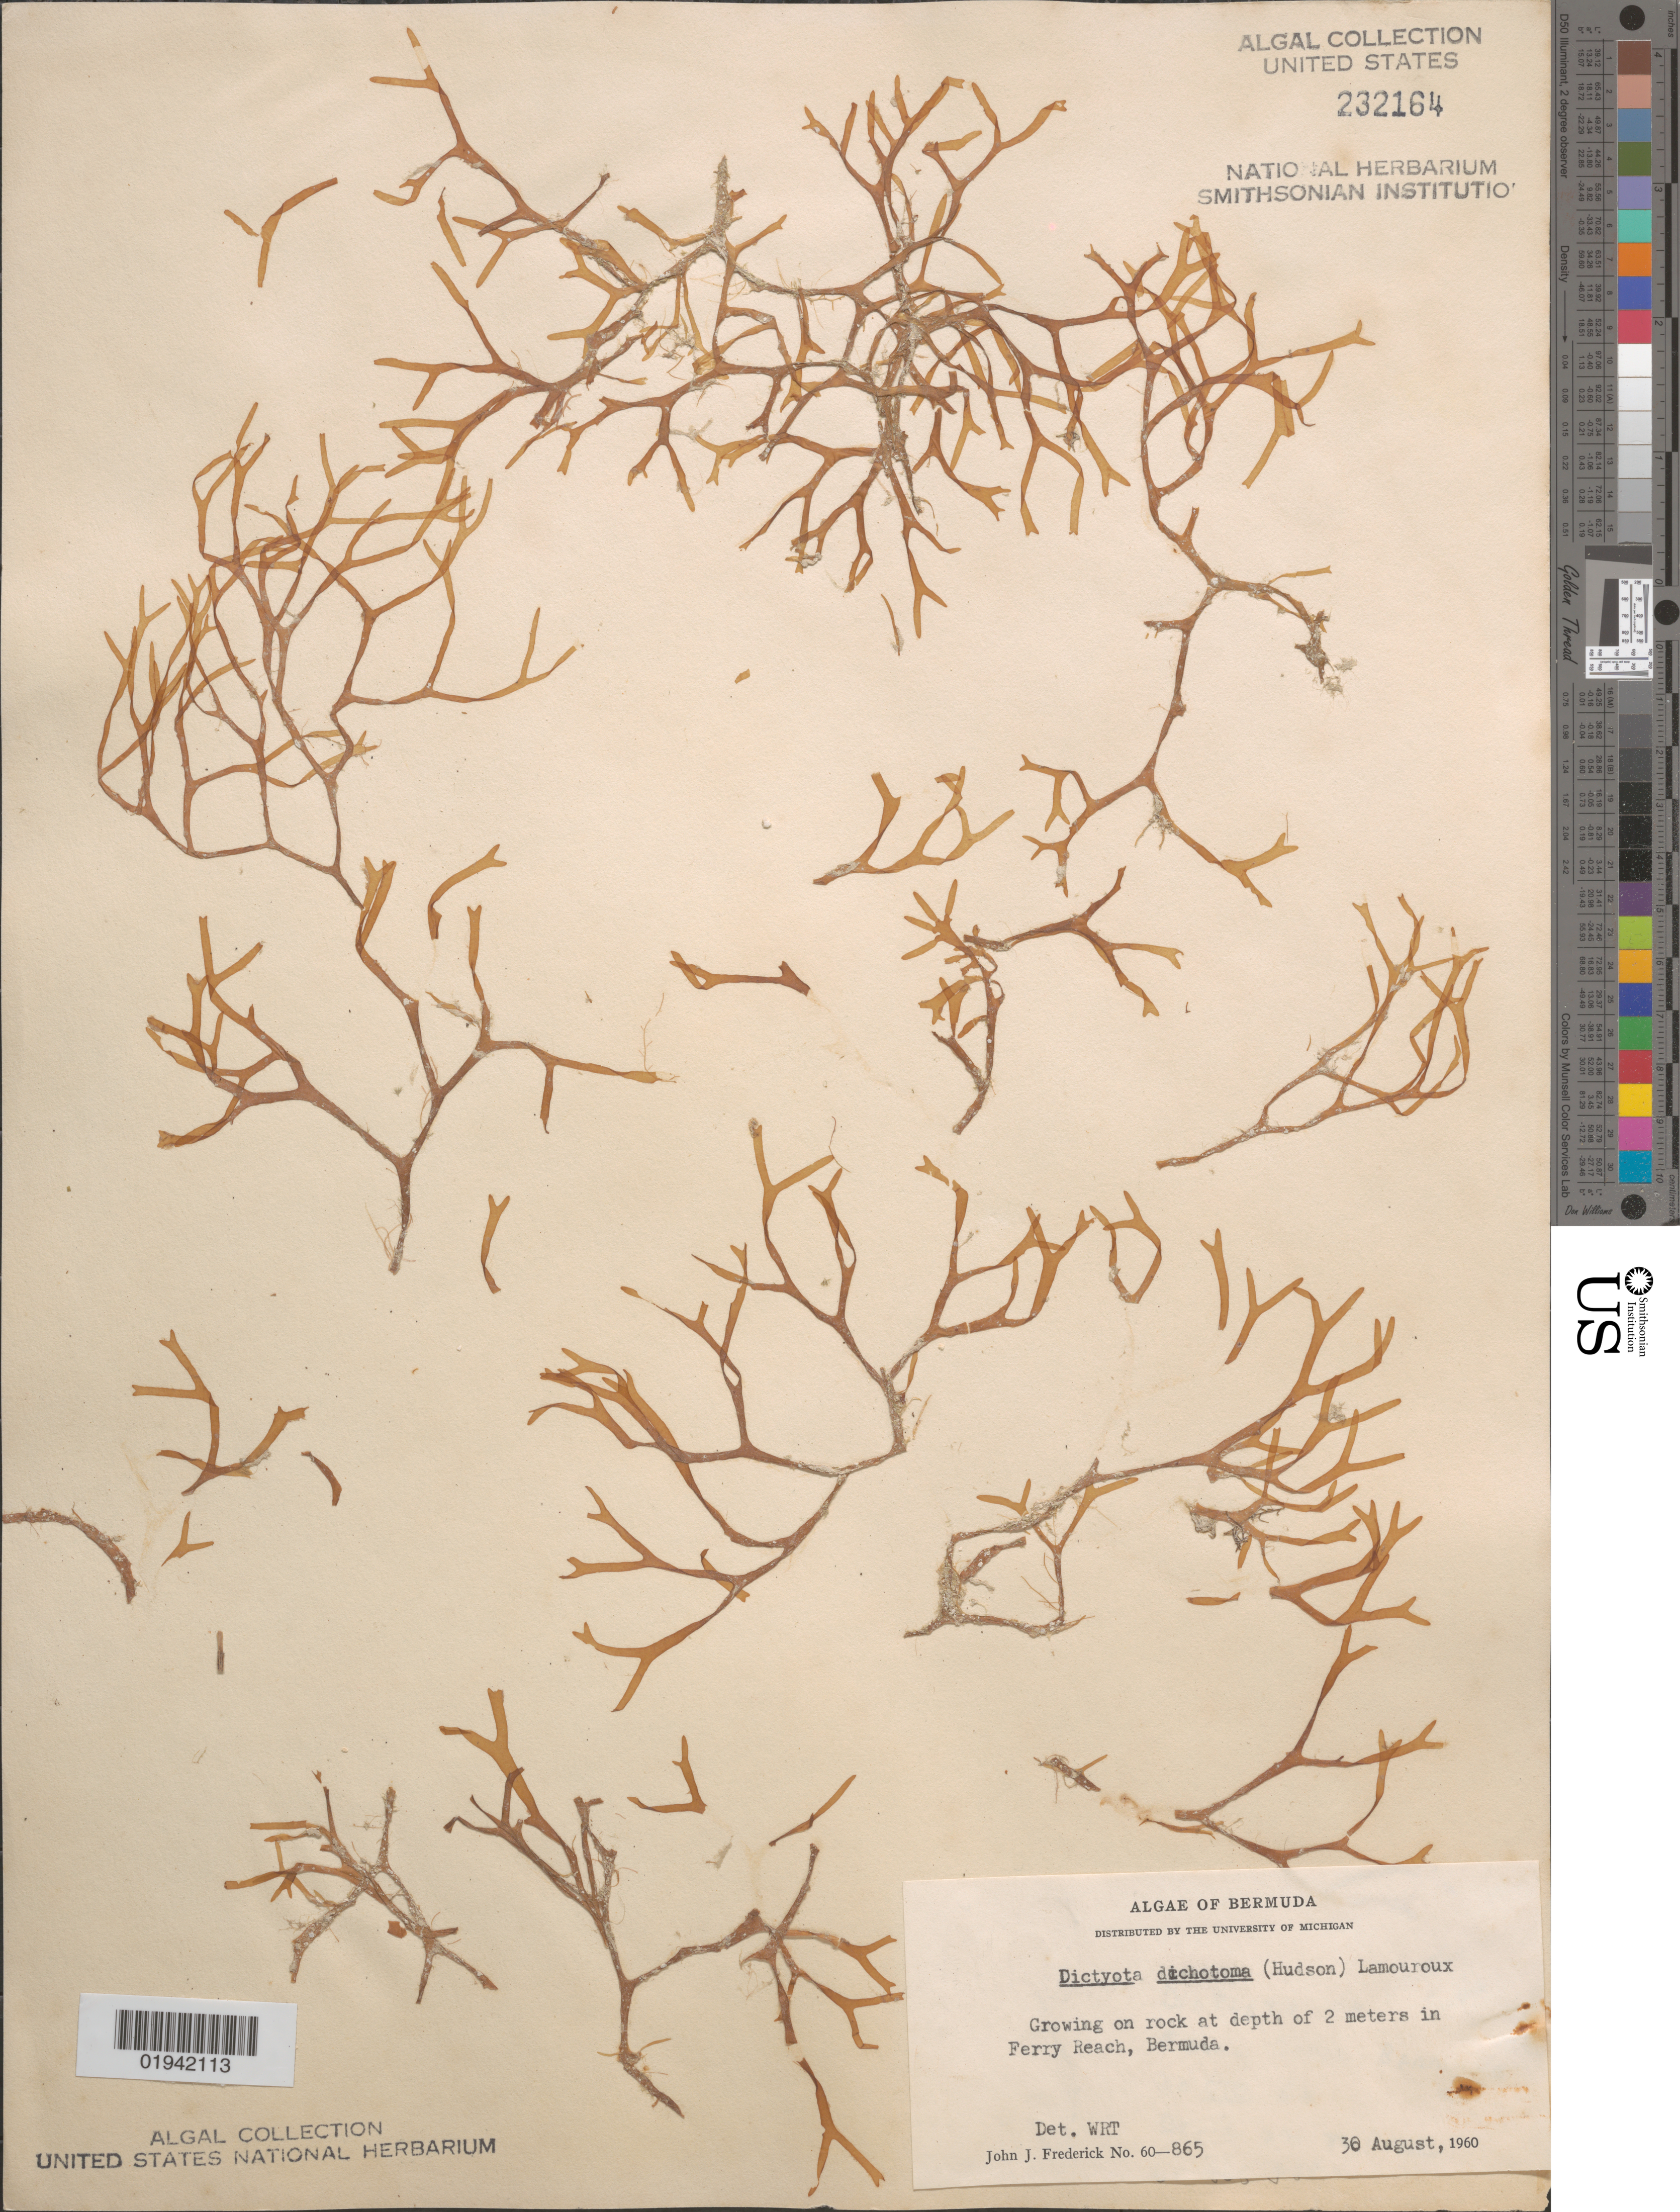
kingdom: Chromista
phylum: Ochrophyta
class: Phaeophyceae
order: Dictyotales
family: Dictyotaceae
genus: Dictyota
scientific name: Dictyota dichotoma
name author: (Huds.) J.V.Lamouroux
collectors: J. Frederick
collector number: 60-865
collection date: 1960-08-30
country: Bermuda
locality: Growing on rock at depth of 2 meters in Ferry Reach.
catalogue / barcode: US 232164